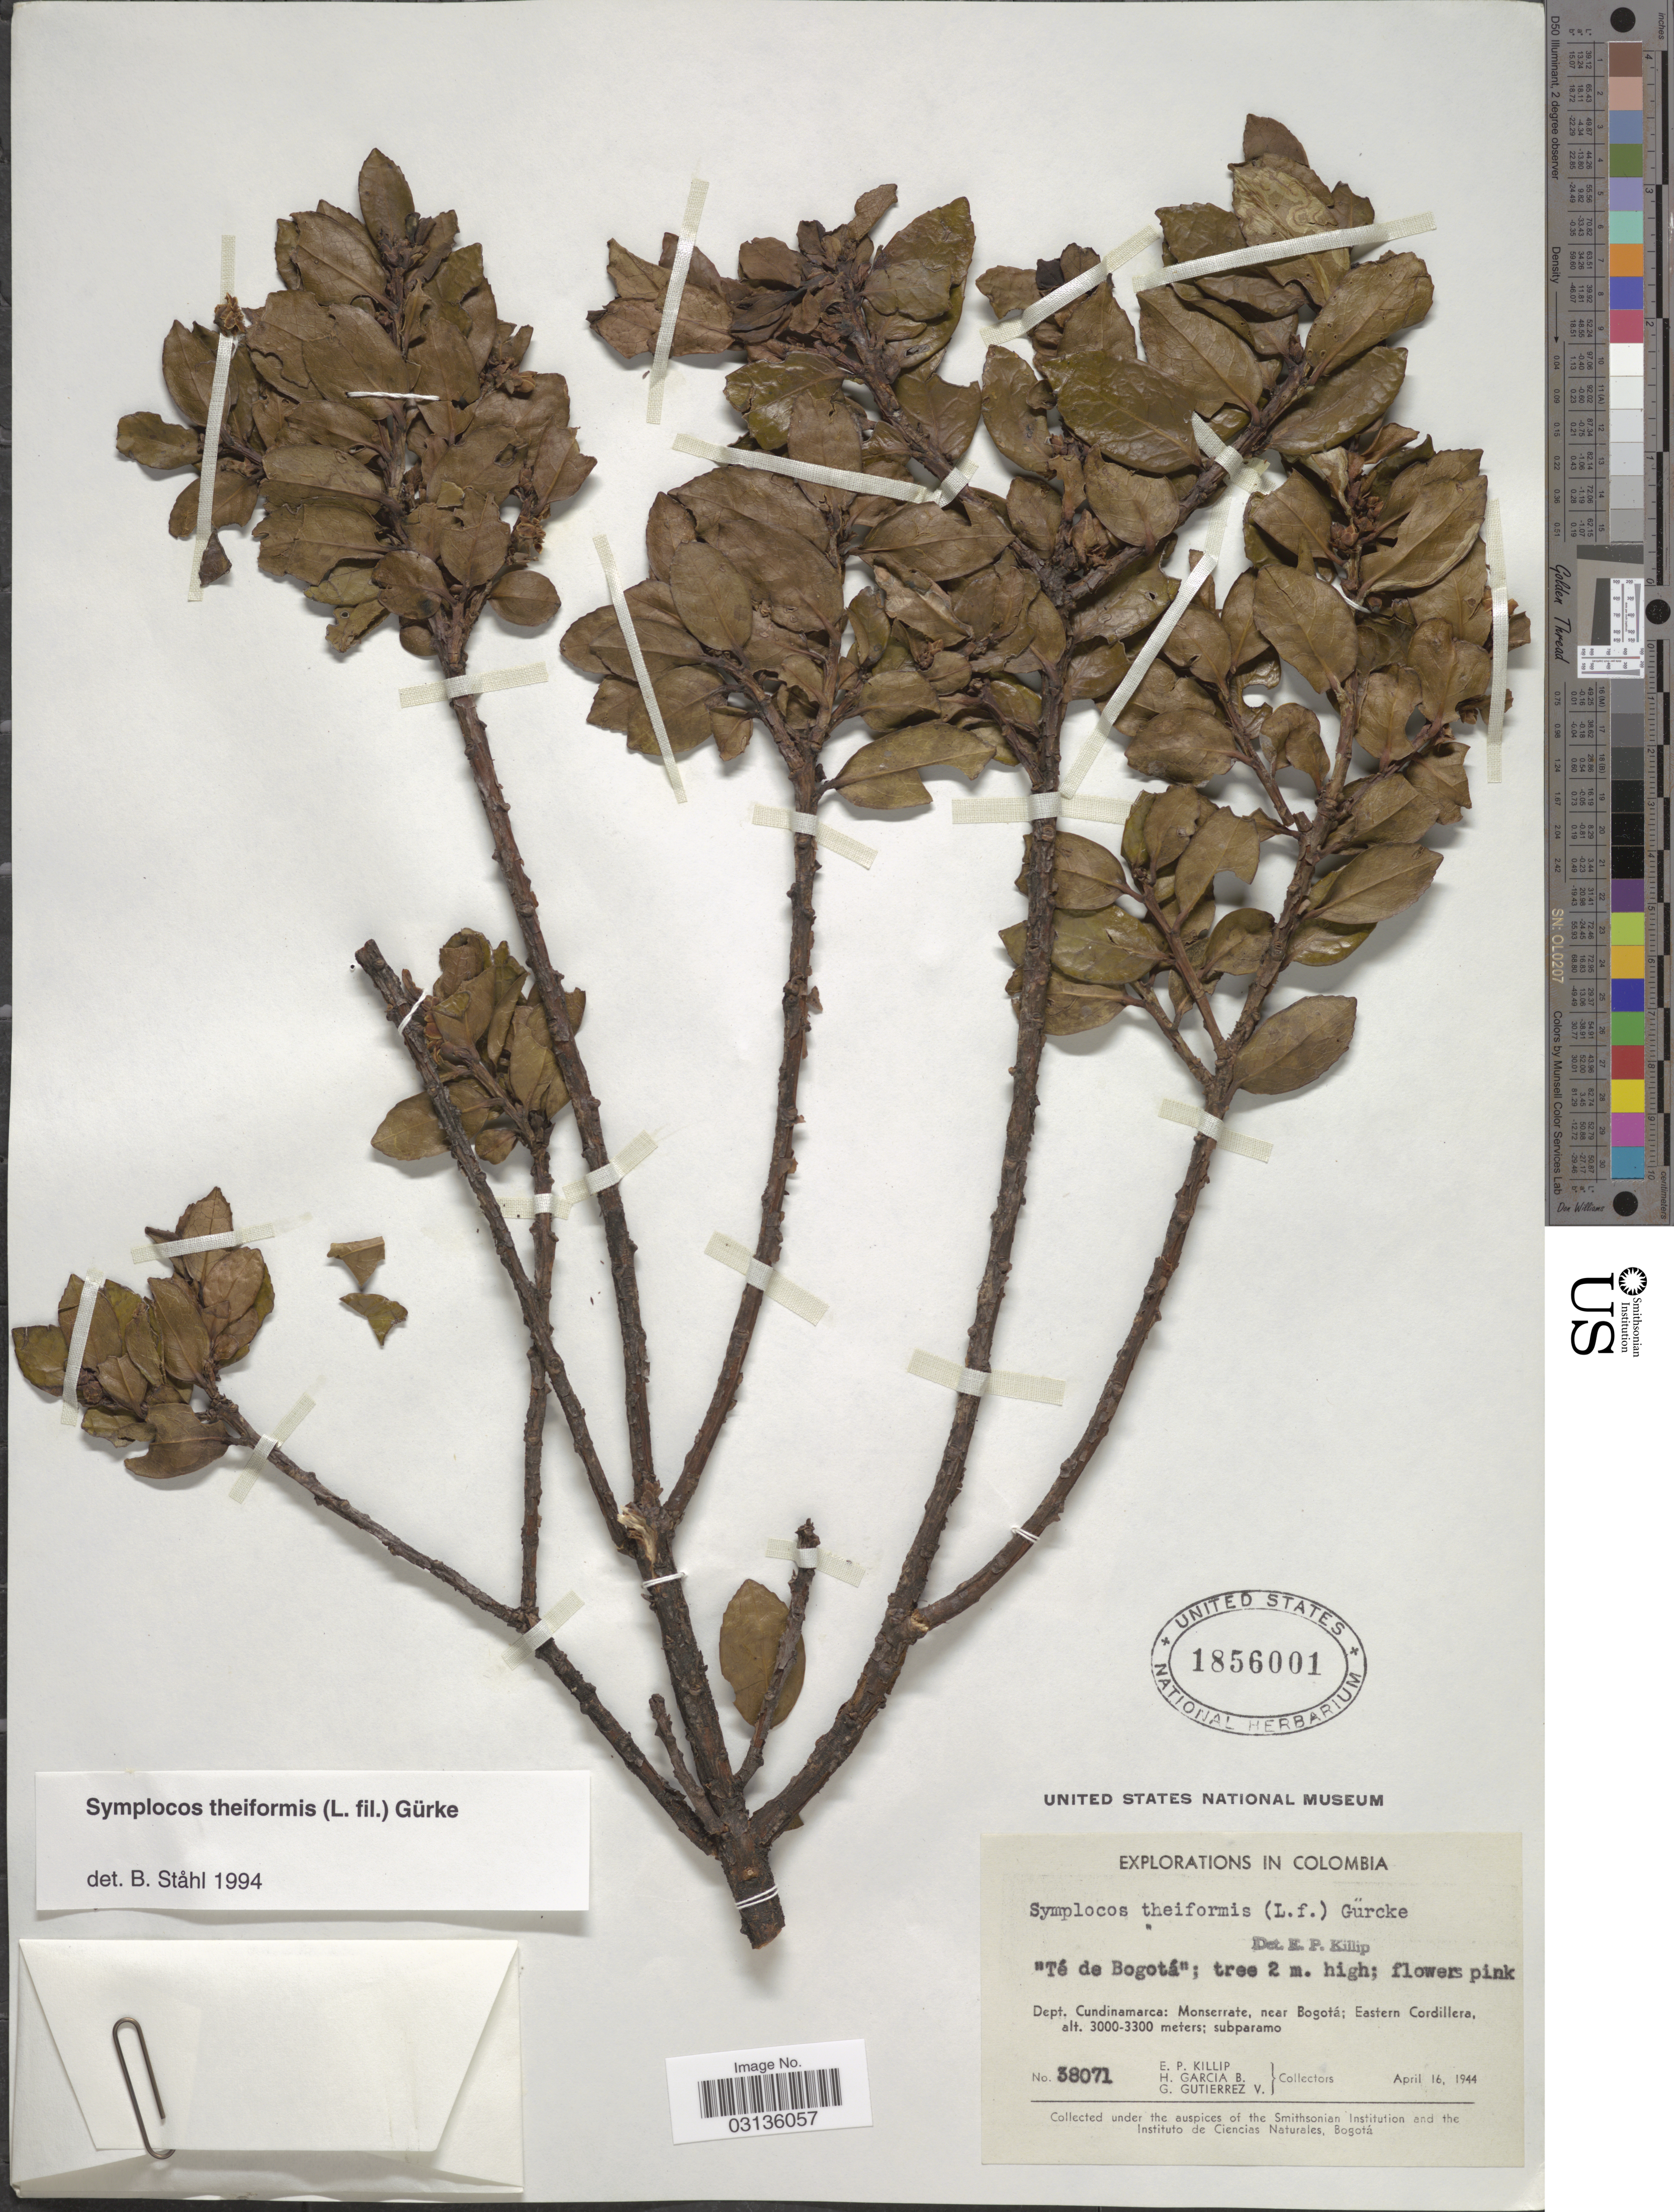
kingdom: Plantae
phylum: Tracheophyta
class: Magnoliopsida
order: Ericales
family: Symplocaceae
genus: Symplocos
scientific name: Symplocos theiformis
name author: (L. f.) Oken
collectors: E. P. Killip, H. García B. & G. Gutiérrez V.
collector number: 38071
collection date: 1944-04-16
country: Colombia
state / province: Cundinamarca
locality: Té de Bogotá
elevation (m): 3000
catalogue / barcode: US 1856001